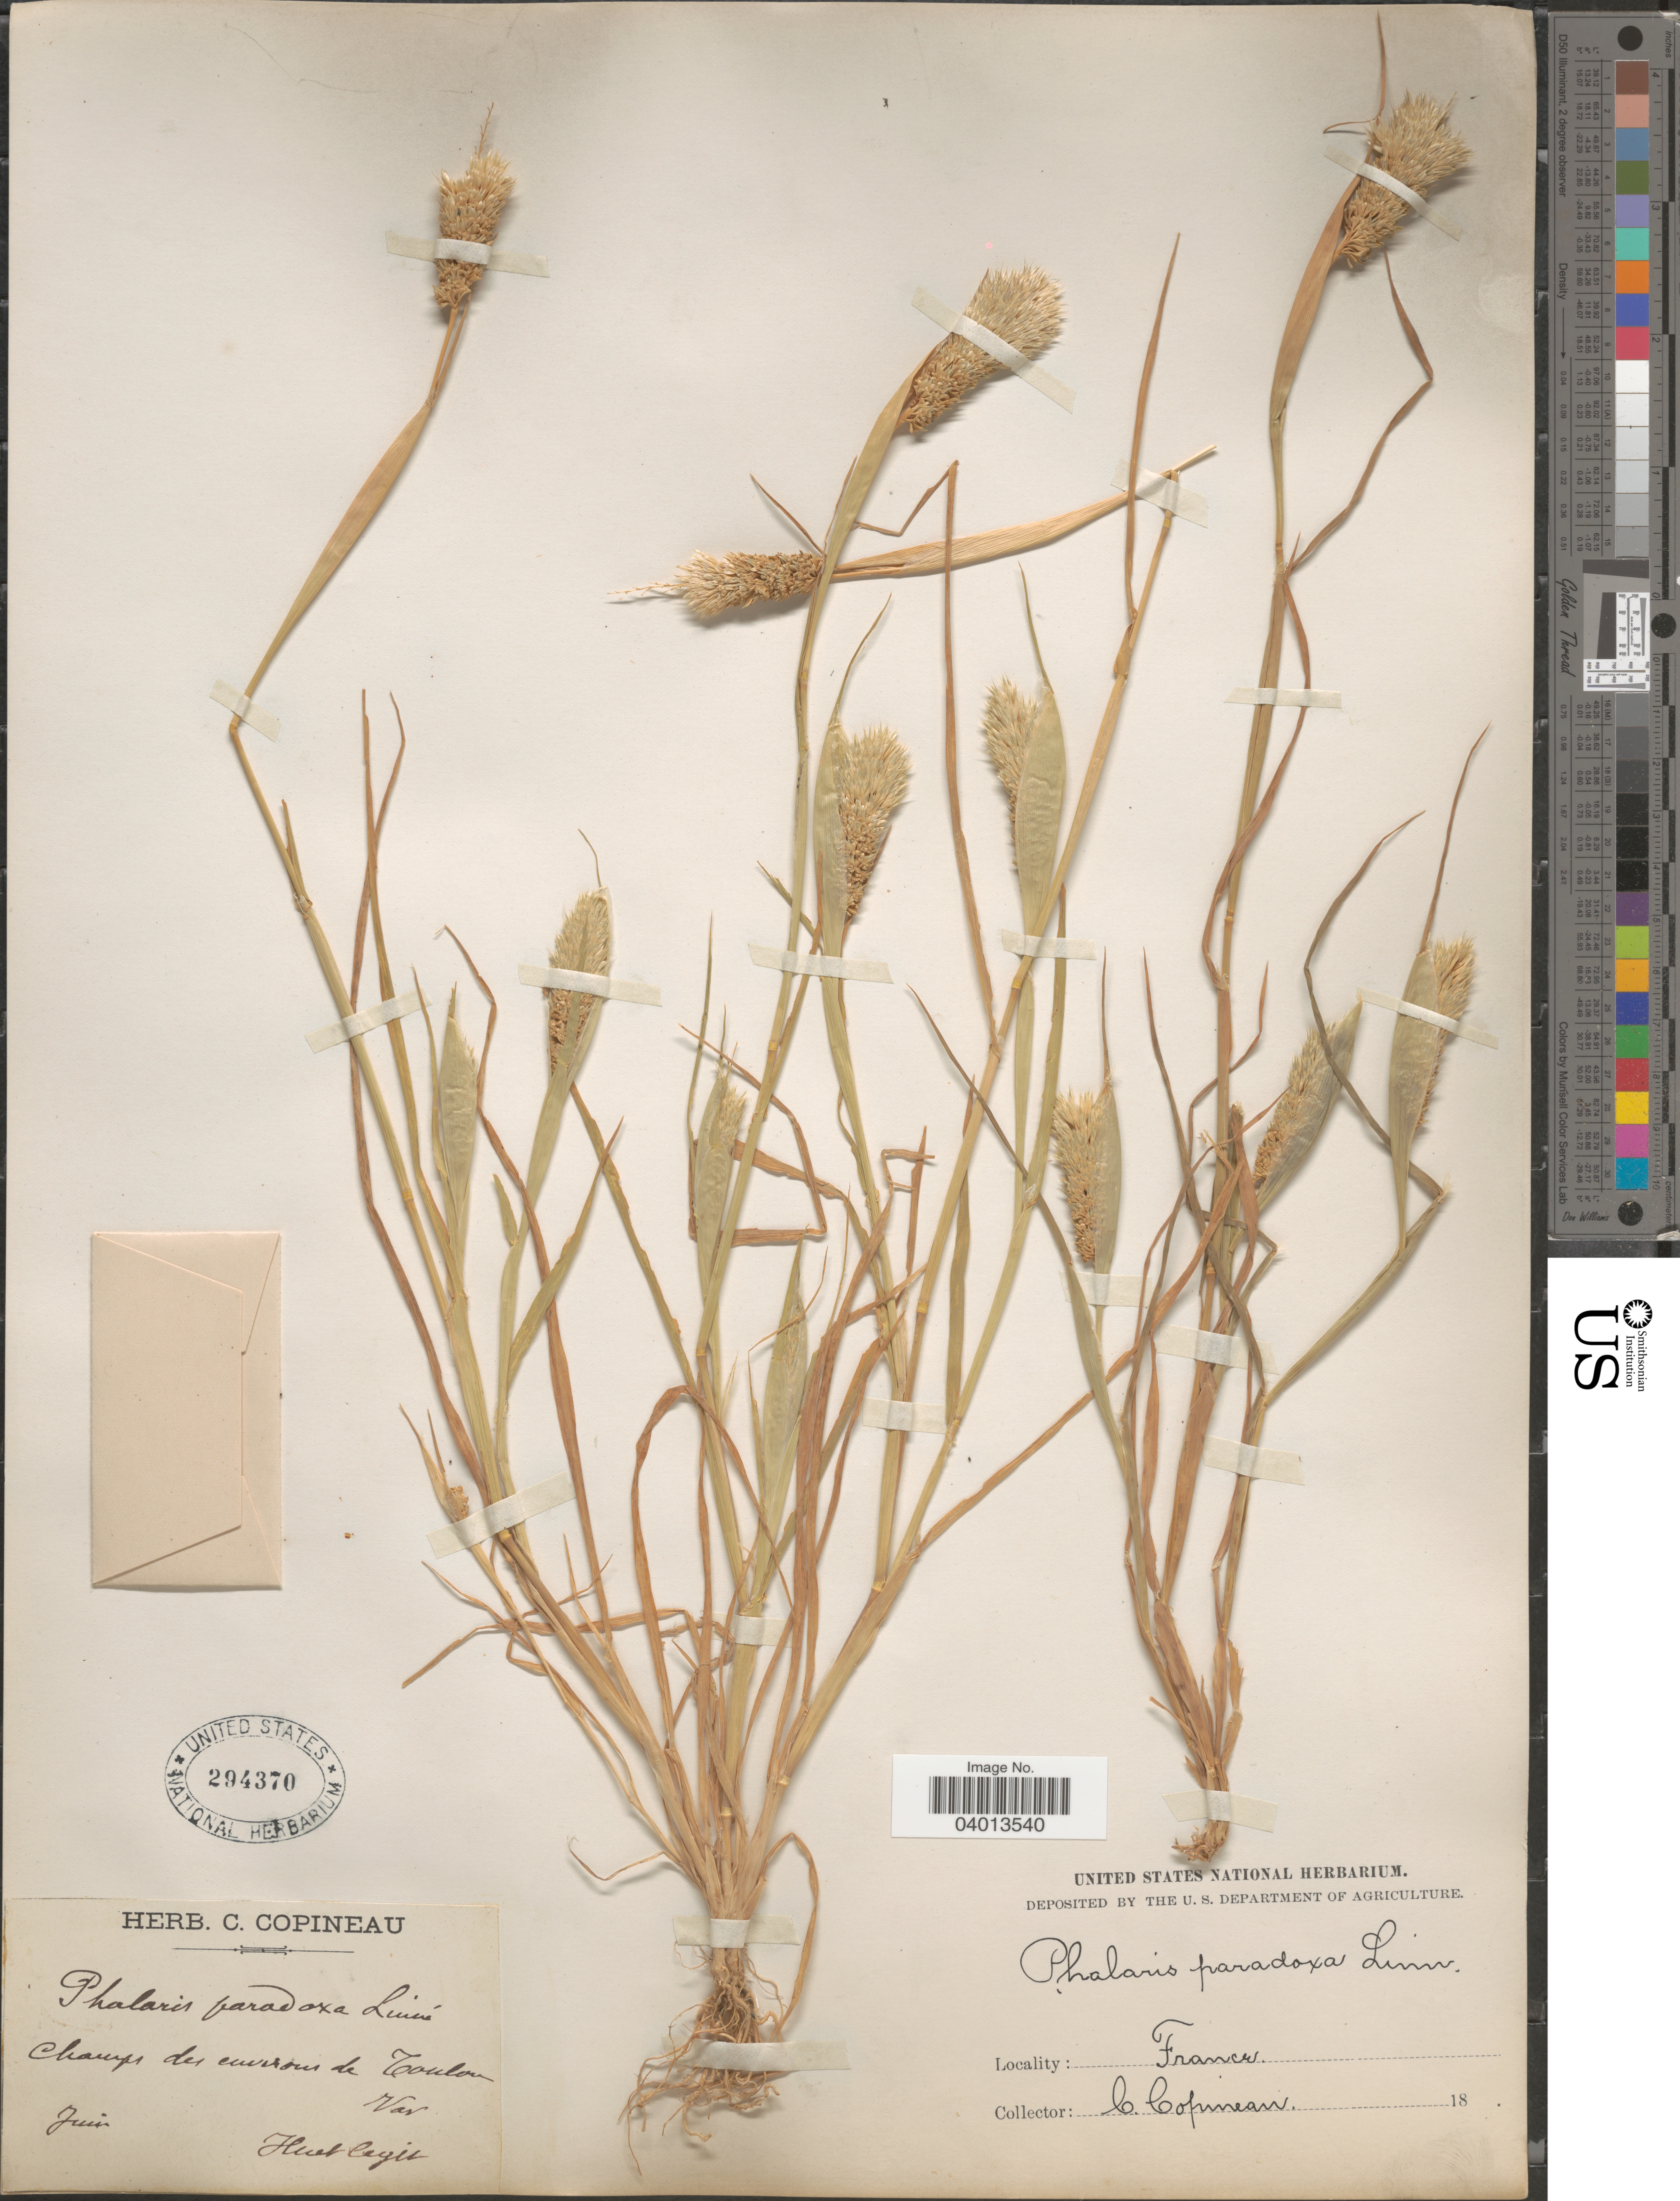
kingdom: Plantae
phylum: Tracheophyta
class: Liliopsida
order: Poales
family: Poaceae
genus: Phalaris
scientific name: Phalaris paradoxa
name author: L.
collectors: -. Huet & C. Copineau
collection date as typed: Juin 18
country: France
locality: Champs des environs de Toulon Var.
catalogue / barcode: US 294370